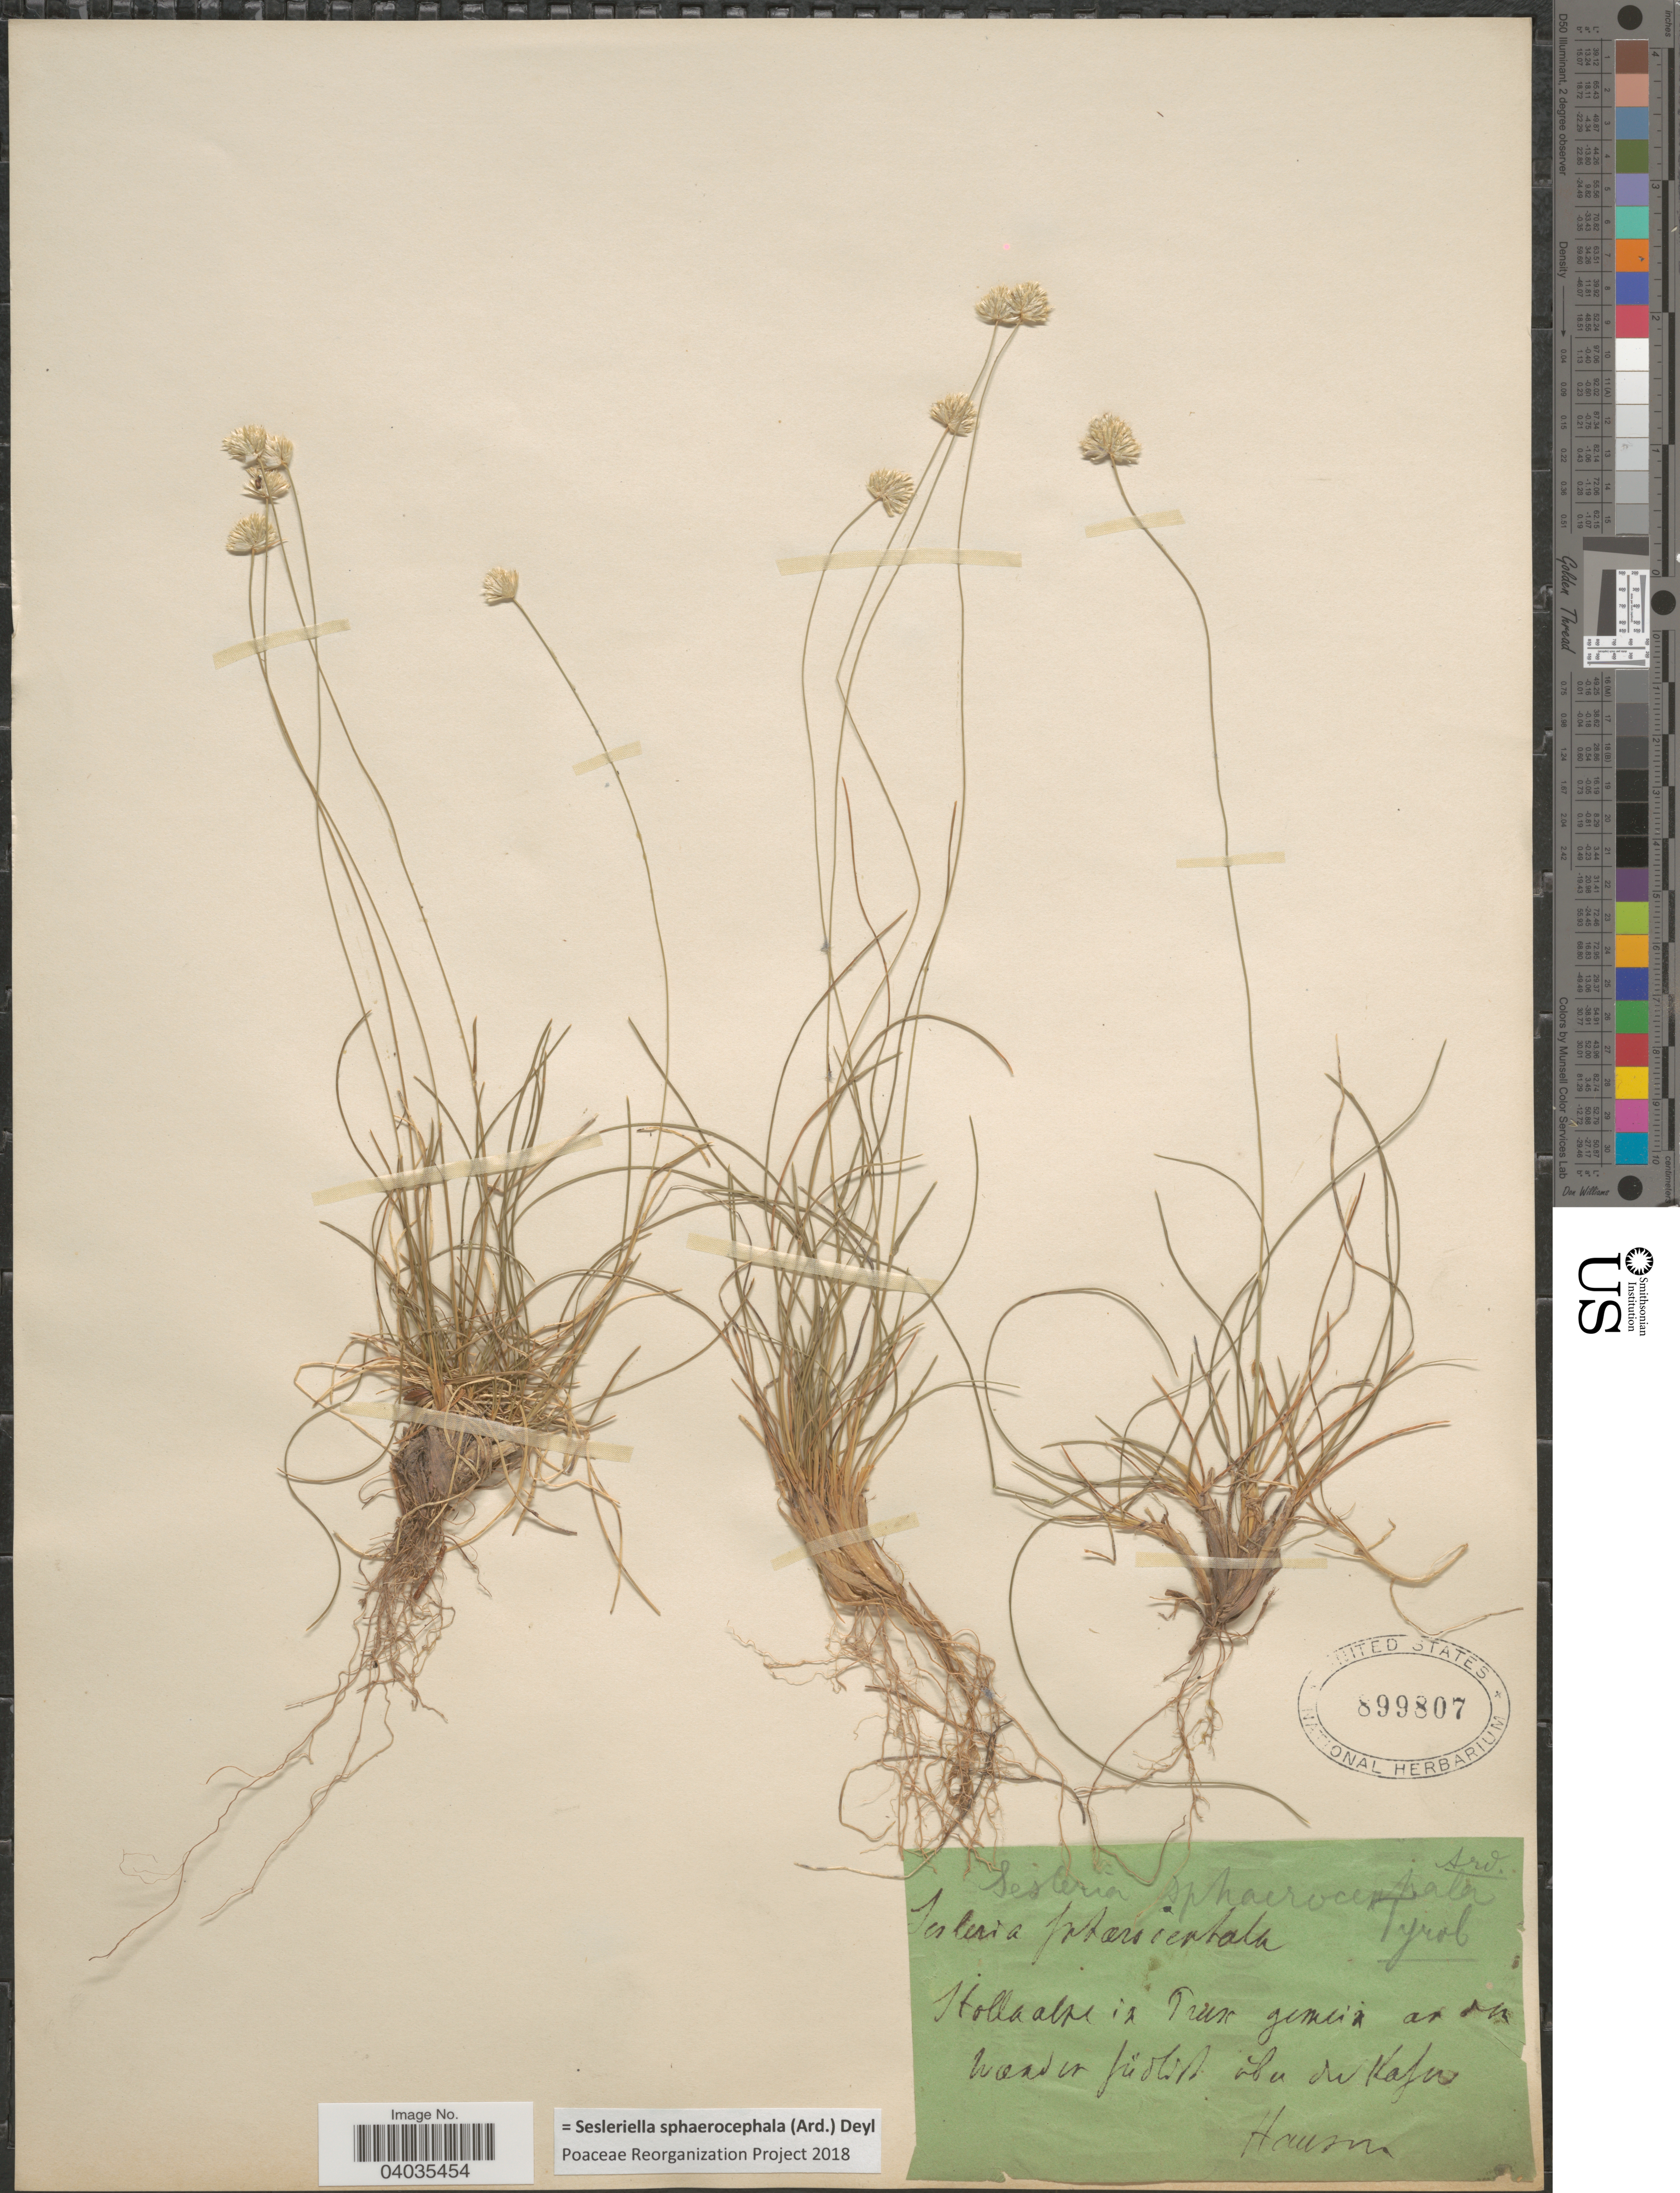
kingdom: Plantae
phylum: Tracheophyta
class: Liliopsida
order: Poales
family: Poaceae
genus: Sesleriella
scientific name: Sesleriella sphaerocephala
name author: (Ard.) Deyl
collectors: Hausna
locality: [illegible text].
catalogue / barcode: US 899807